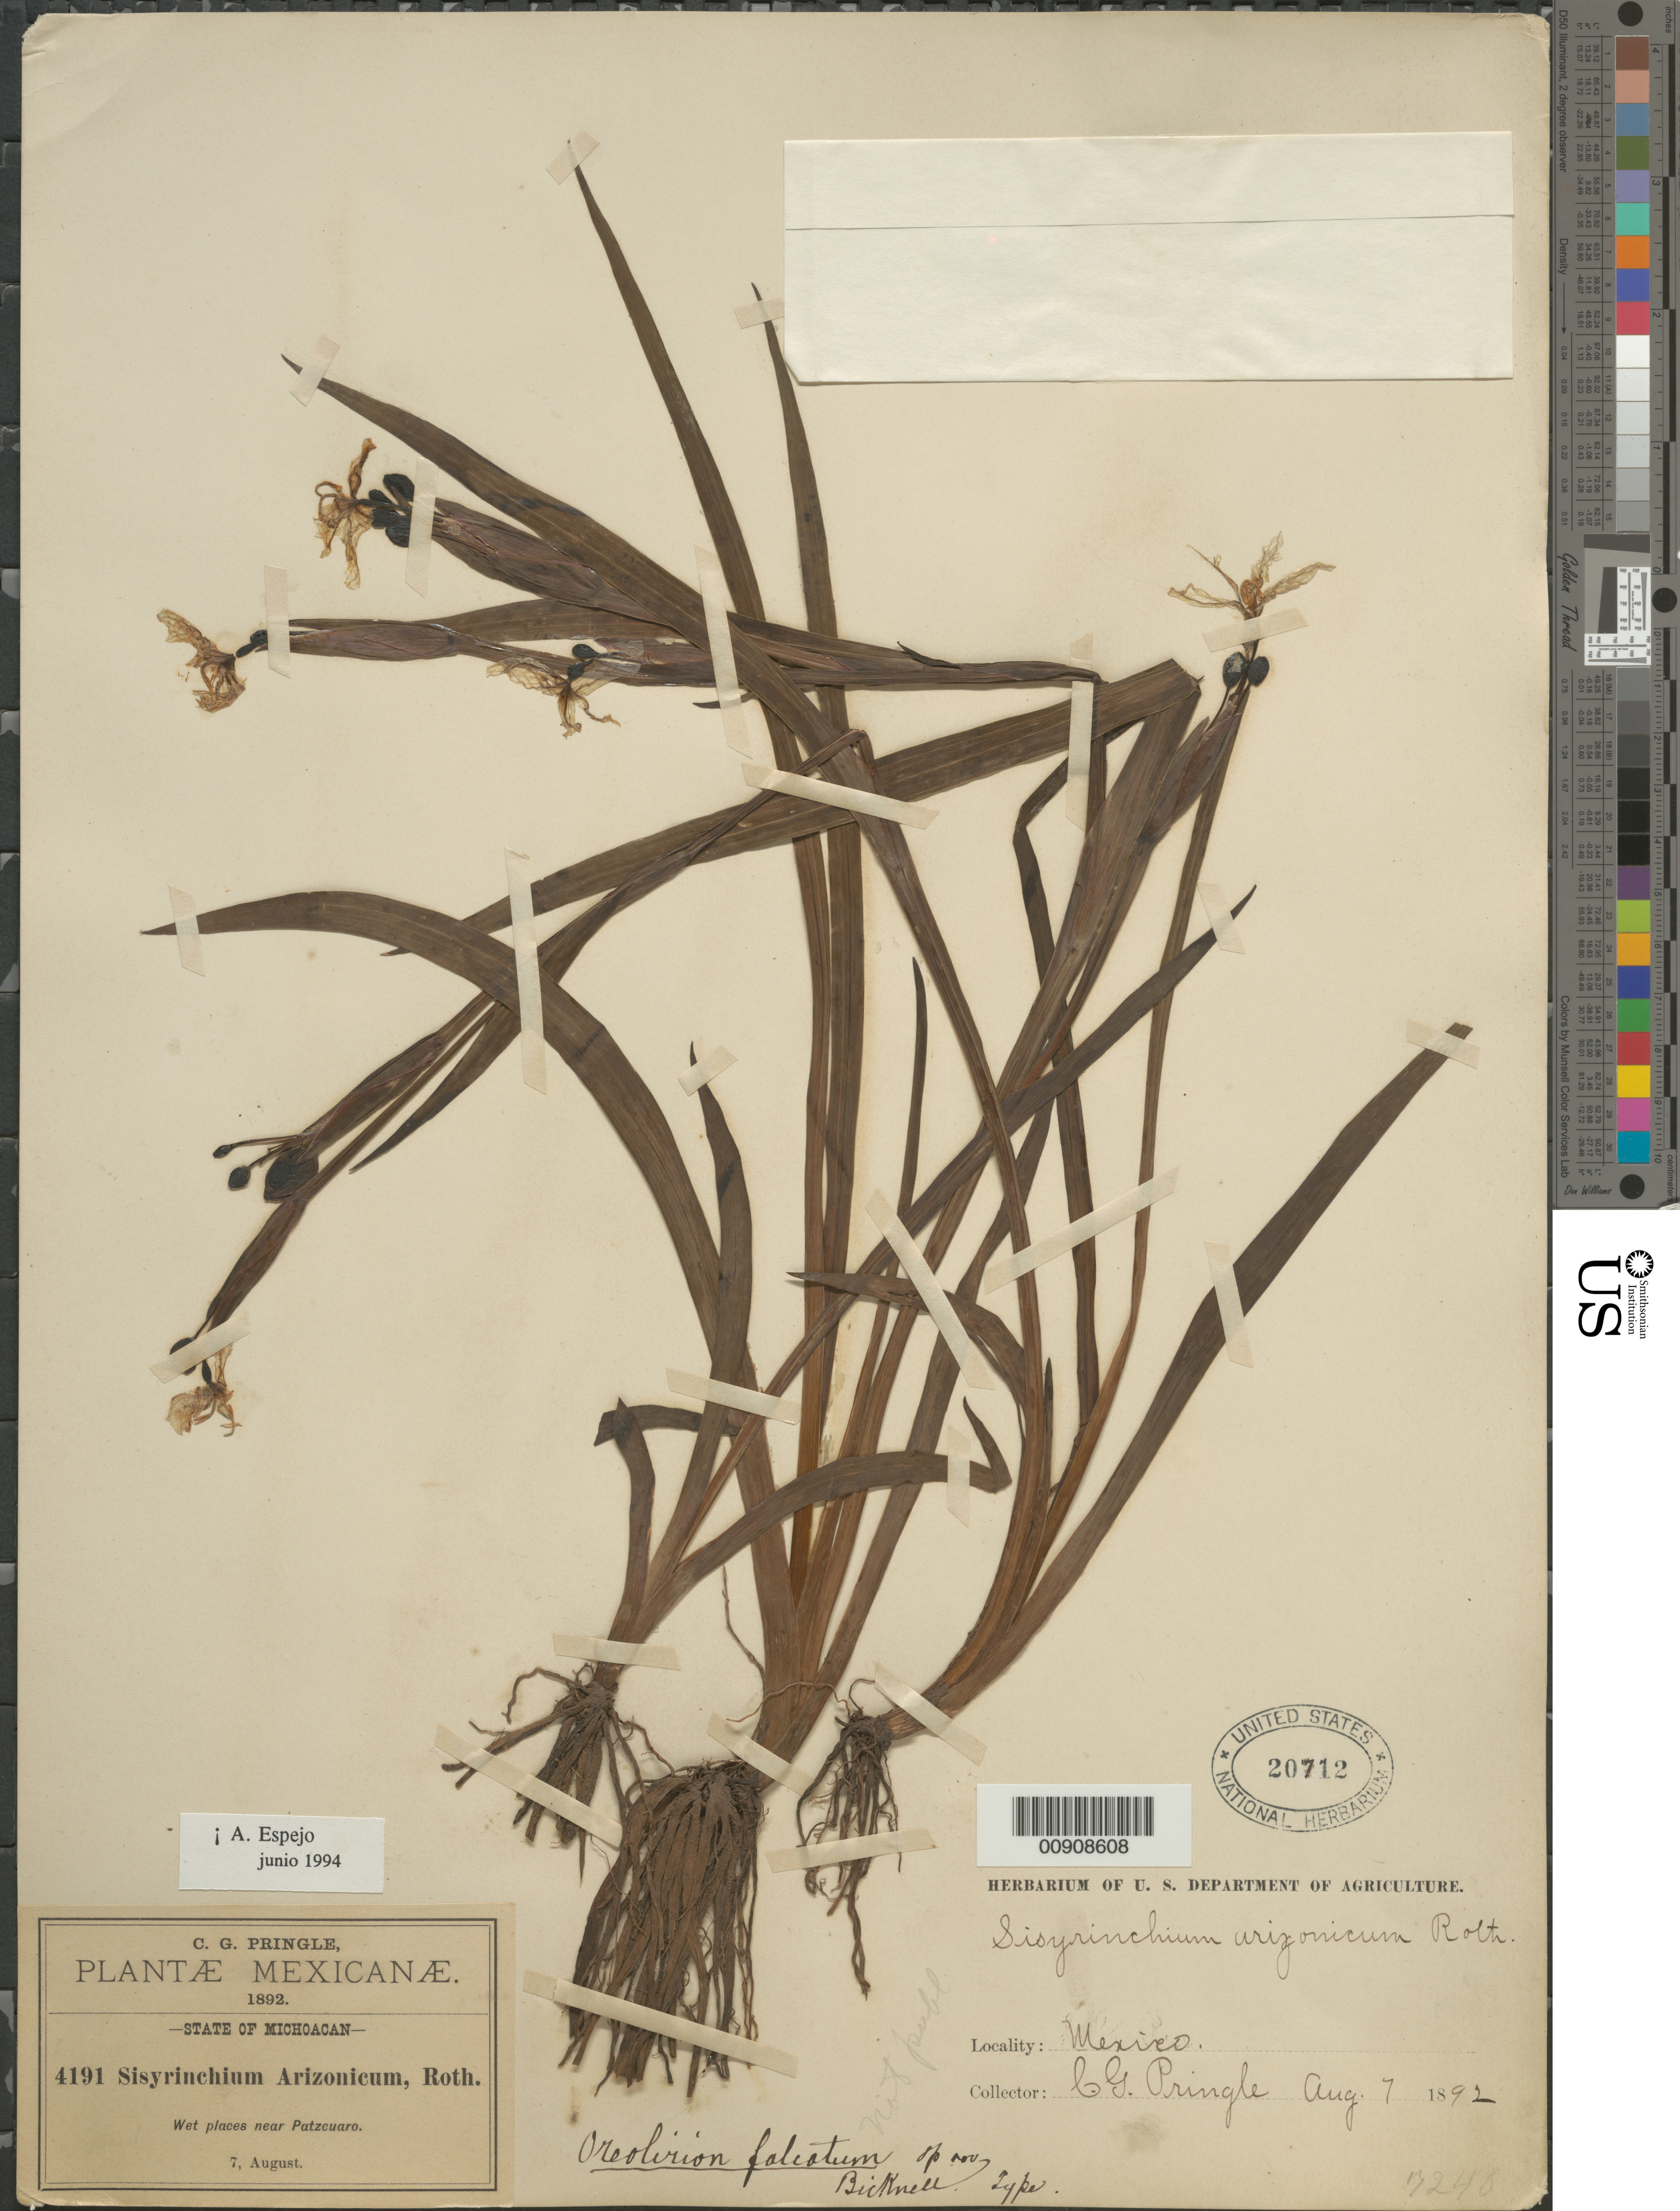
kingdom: Plantae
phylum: Tracheophyta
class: Liliopsida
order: Asparagales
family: Iridaceae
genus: Sisyrinchium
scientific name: Sisyrinchium arizonicum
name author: Rothr.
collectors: C. G. Pringle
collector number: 4191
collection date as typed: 07 Aug 1892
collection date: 1892-08-07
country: Mexico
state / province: Michoacán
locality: Near Patzcuaro, State of Michoacán.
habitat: Wet places.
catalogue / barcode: US 20712